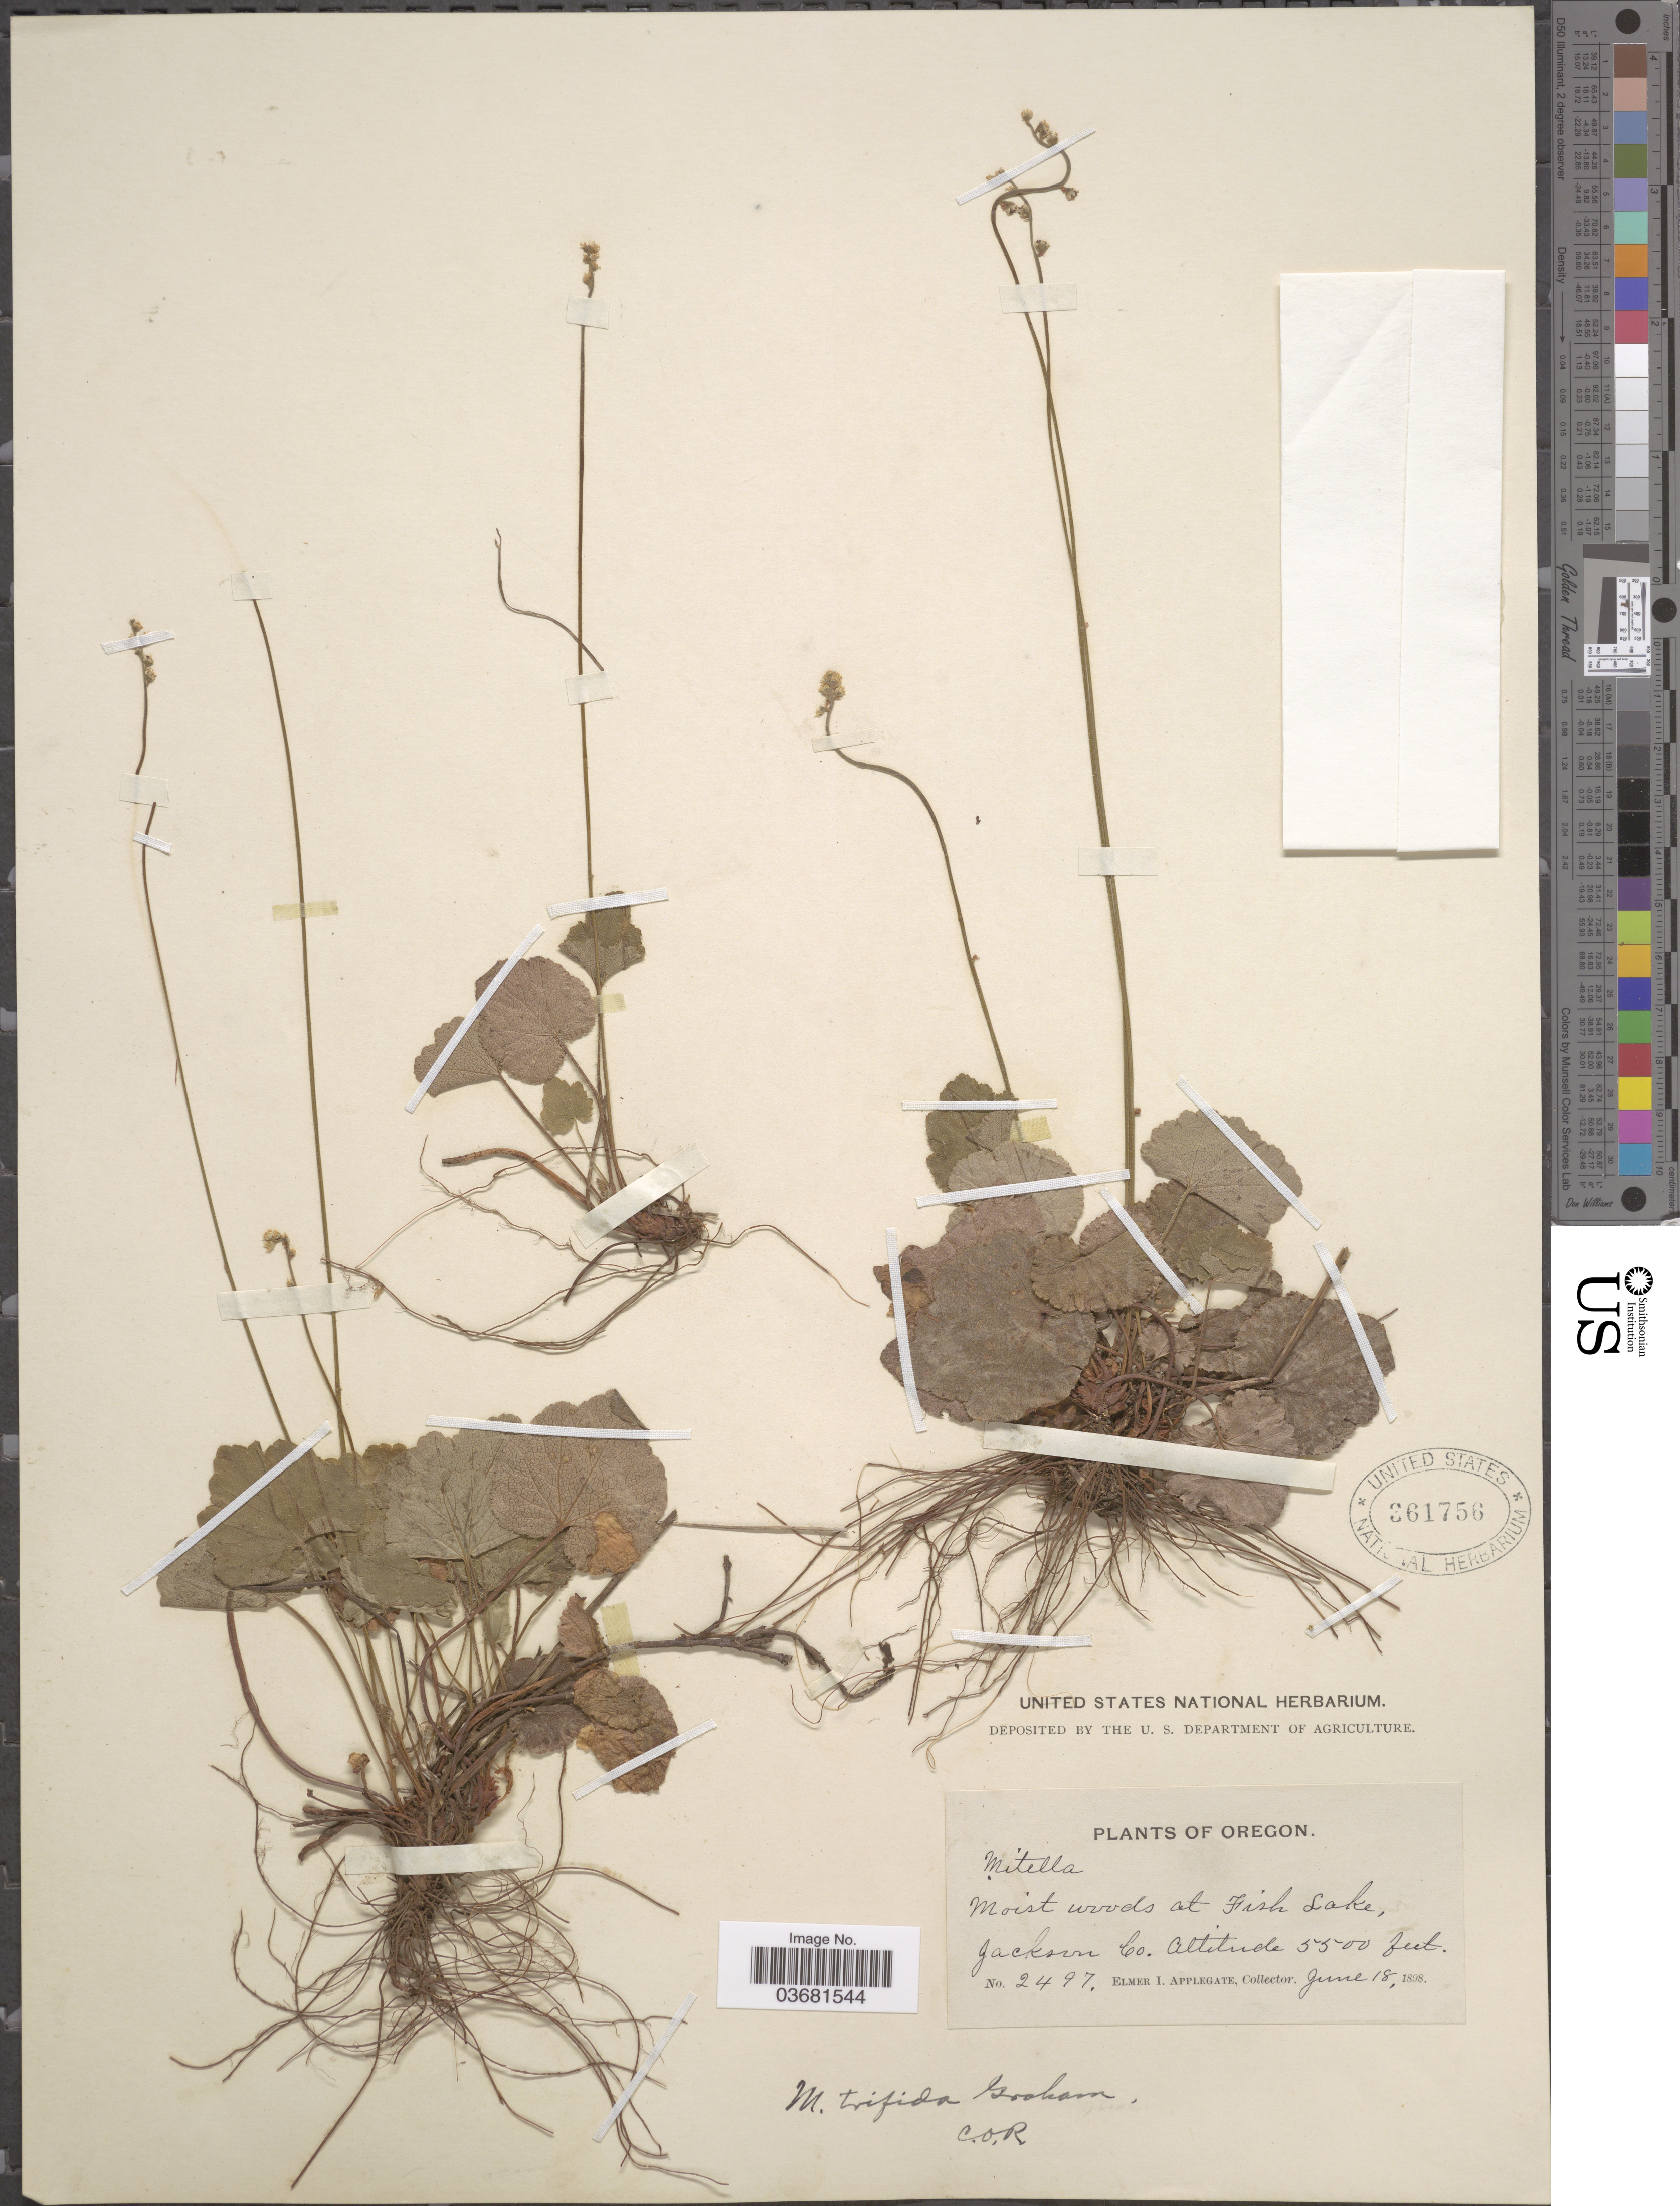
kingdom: Plantae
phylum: Tracheophyta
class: Magnoliopsida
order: Saxifragales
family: Saxifragaceae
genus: Mitella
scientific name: Mitella trifida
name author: Graham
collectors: E. I. Applegate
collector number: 2497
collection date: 1898-06-18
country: United States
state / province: Oregon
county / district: Jackson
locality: Moist woods at Fish Lake, Jackson Co.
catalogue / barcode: US 361756